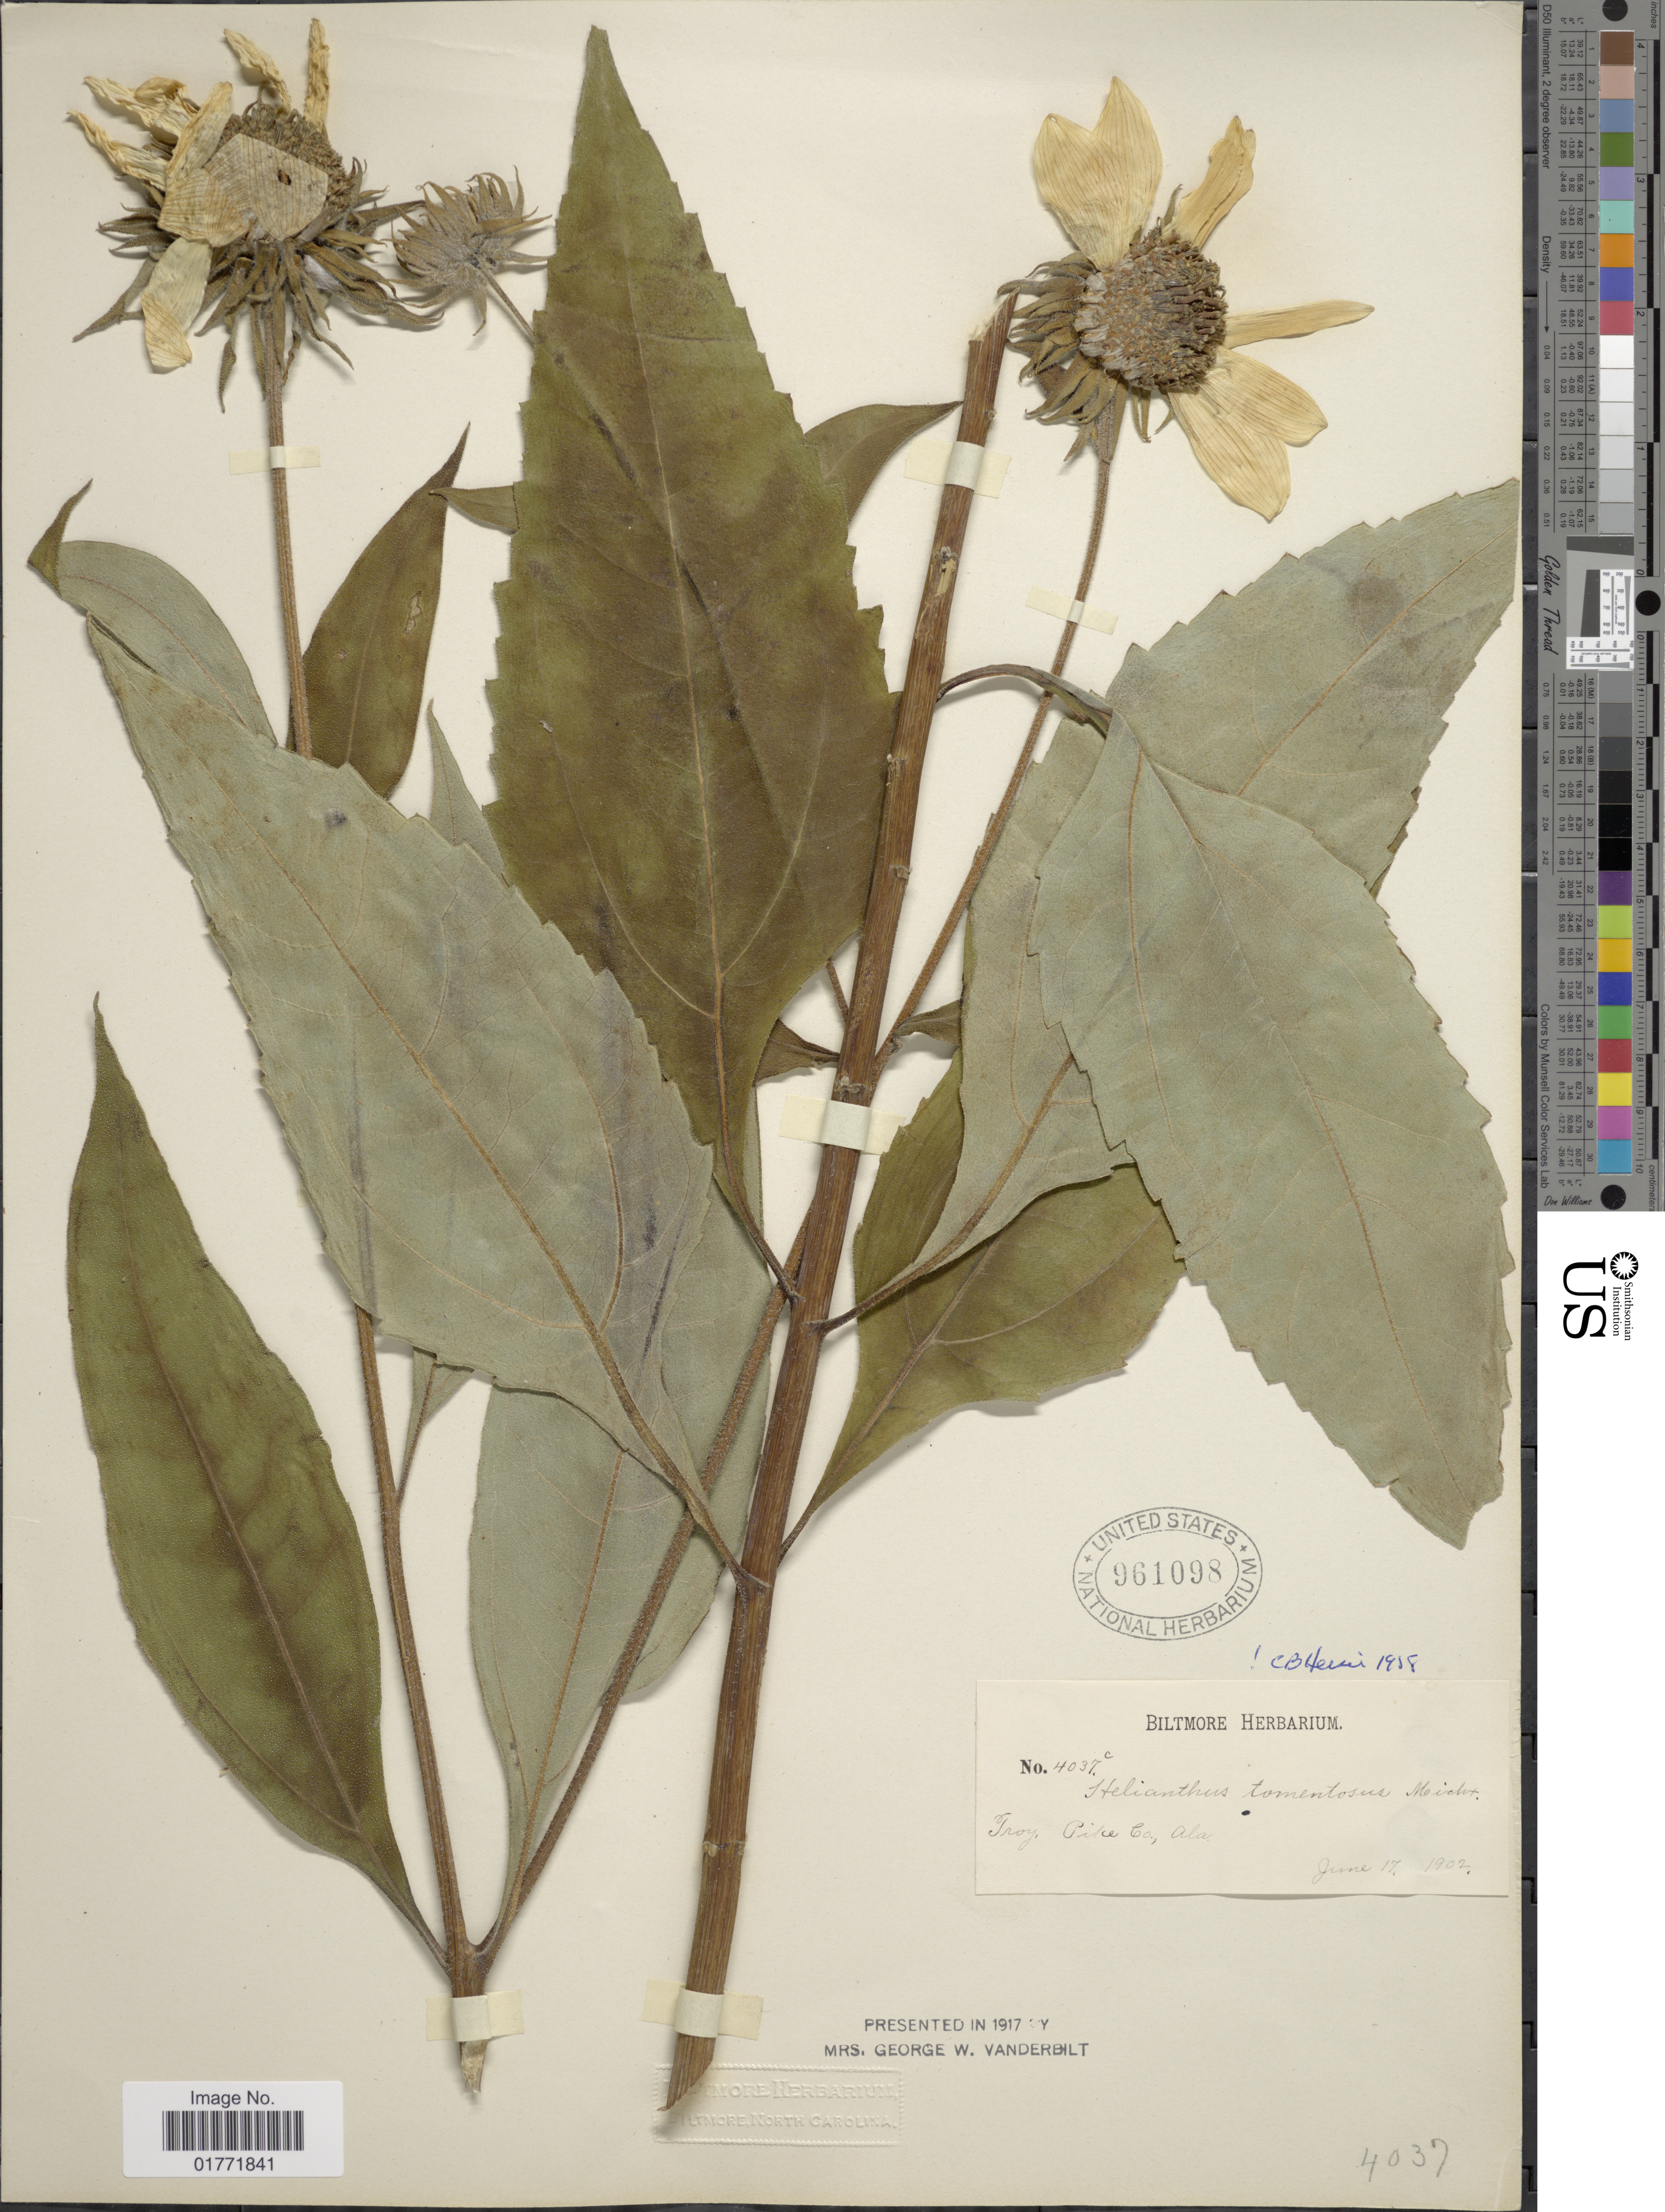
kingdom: Plantae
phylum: Tracheophyta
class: Magnoliopsida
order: Asterales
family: Asteraceae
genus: Helianthus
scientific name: Helianthus tomentosus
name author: Michx.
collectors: ex herb. Biltmore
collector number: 4037c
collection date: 1902-06-17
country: United States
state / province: Alabama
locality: Troy, Pile Co., Ala.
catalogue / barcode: US 961098